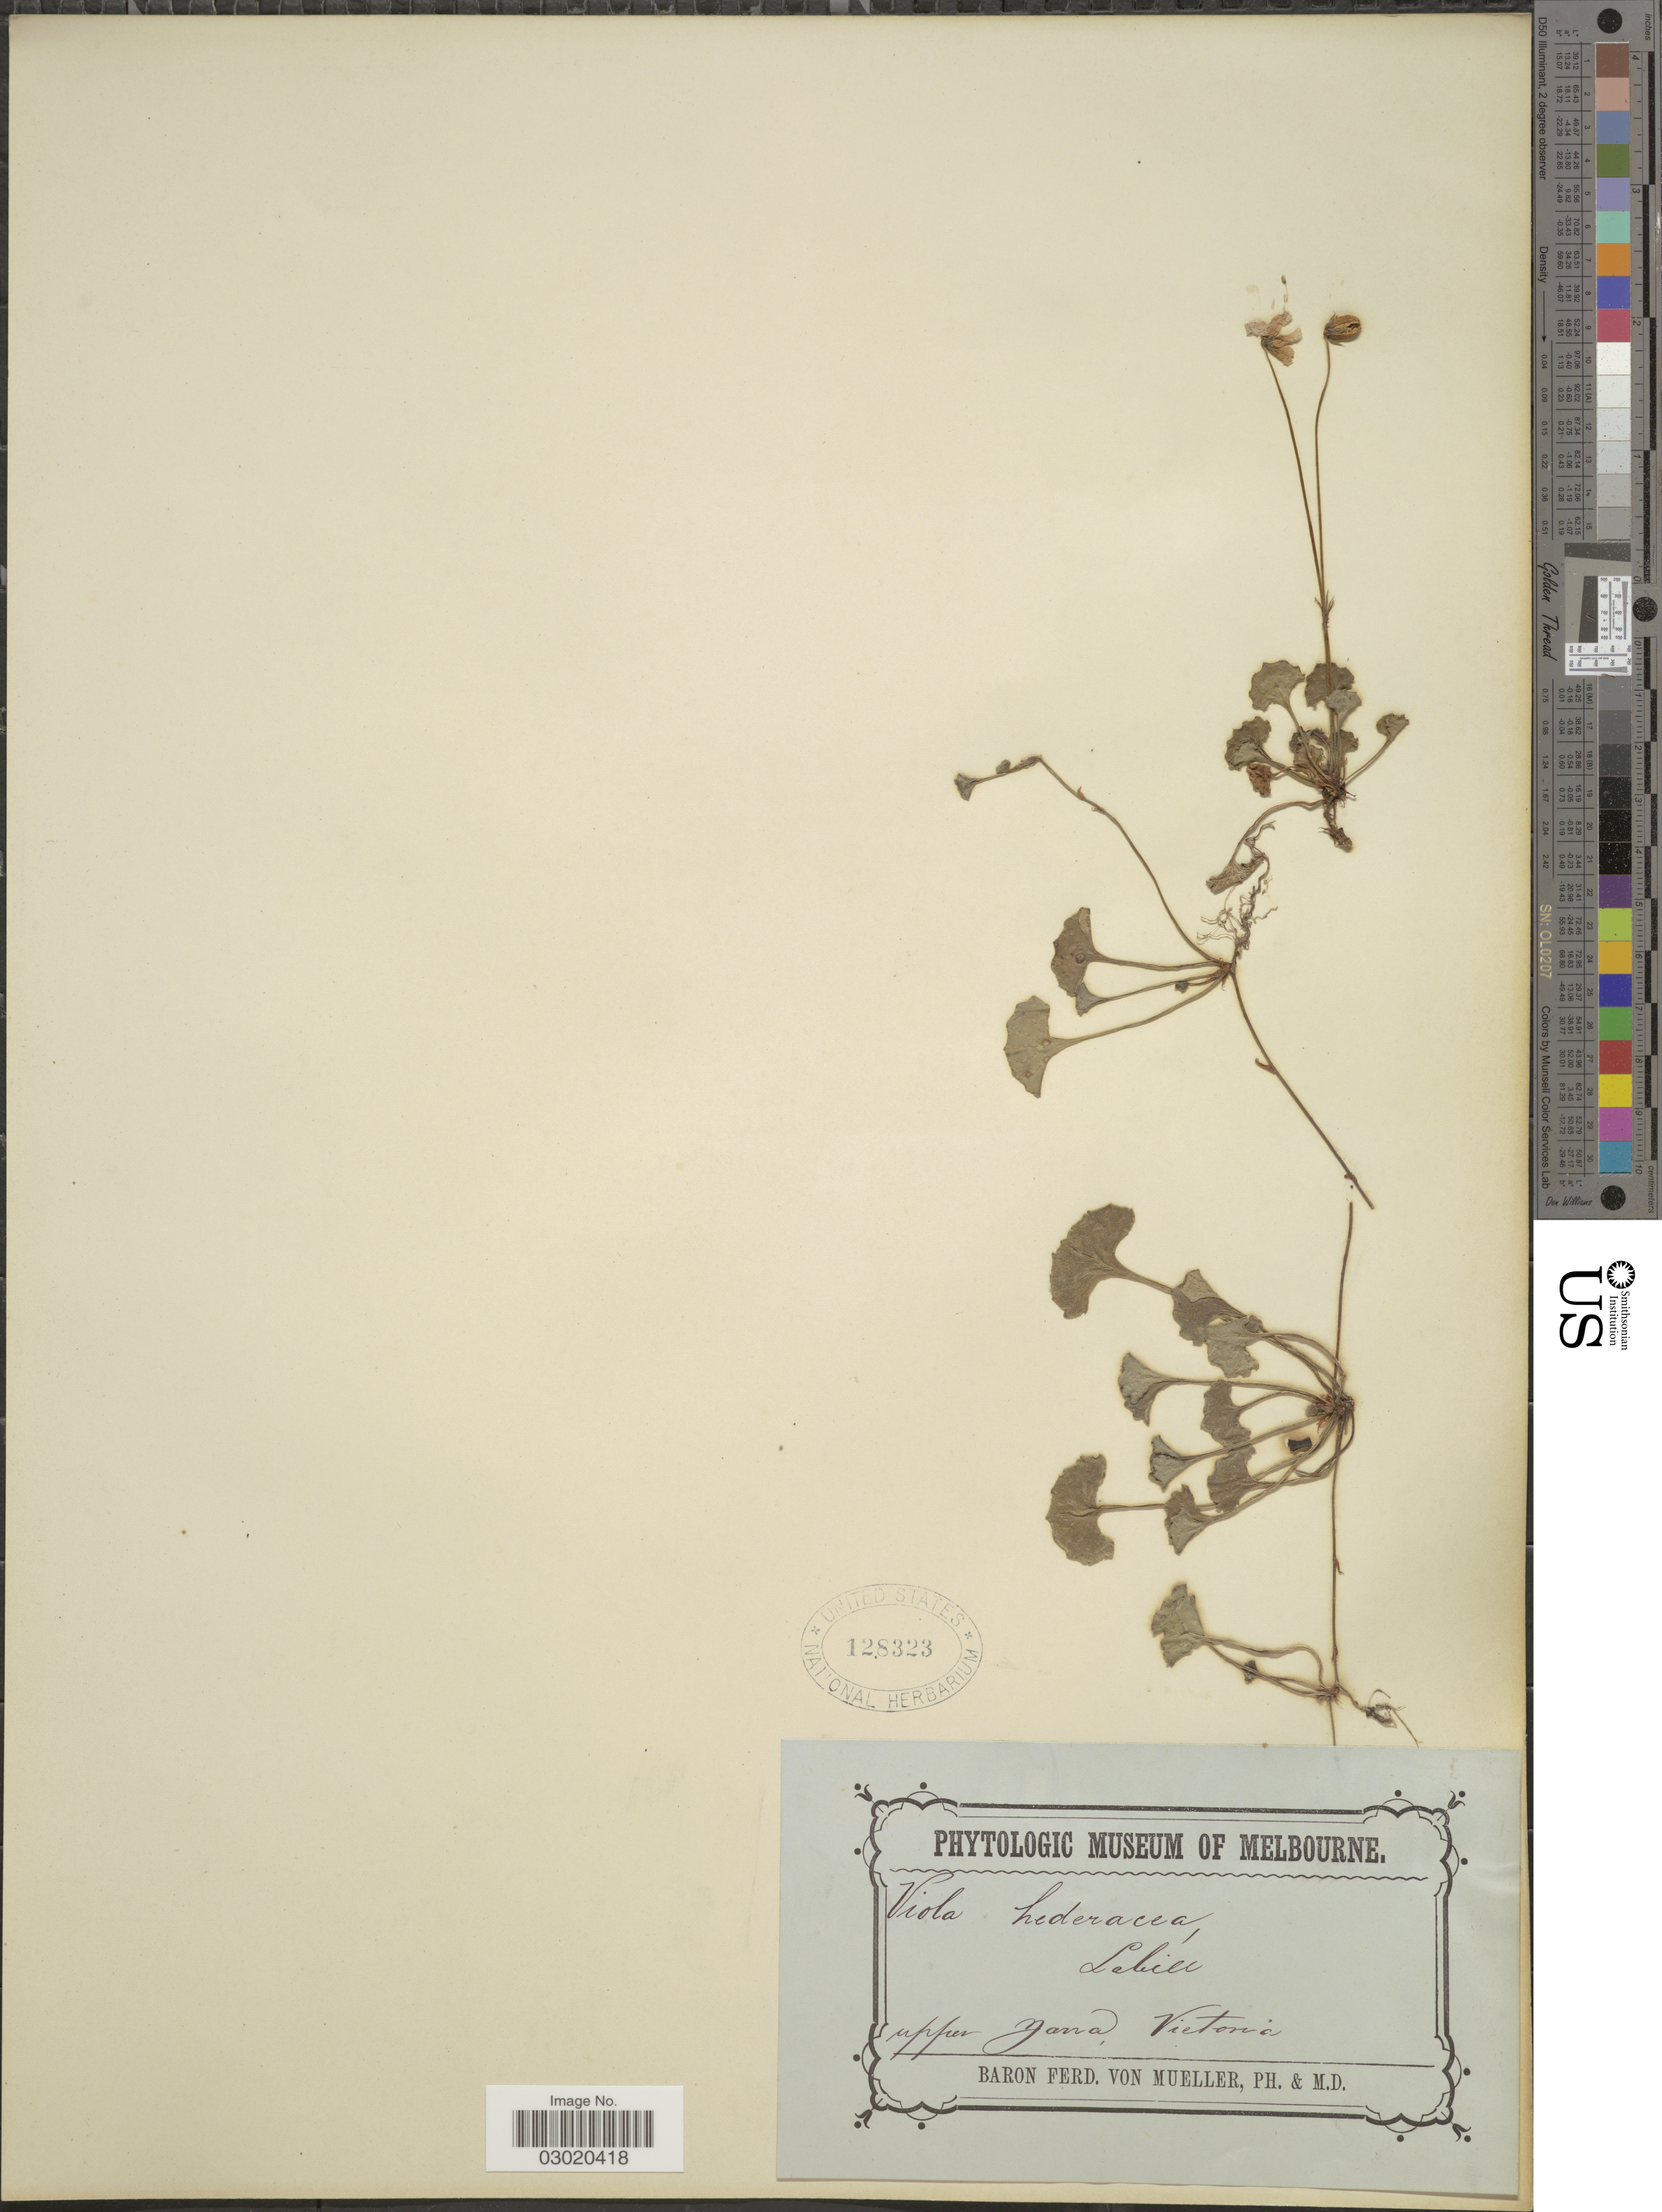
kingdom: Plantae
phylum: Tracheophyta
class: Magnoliopsida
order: Malpighiales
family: Violaceae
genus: Viola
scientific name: Viola hederacea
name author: Labill.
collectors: F. Mueller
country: Australia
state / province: Victoria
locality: Upper Yarra, Victoria.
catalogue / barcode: US 128323